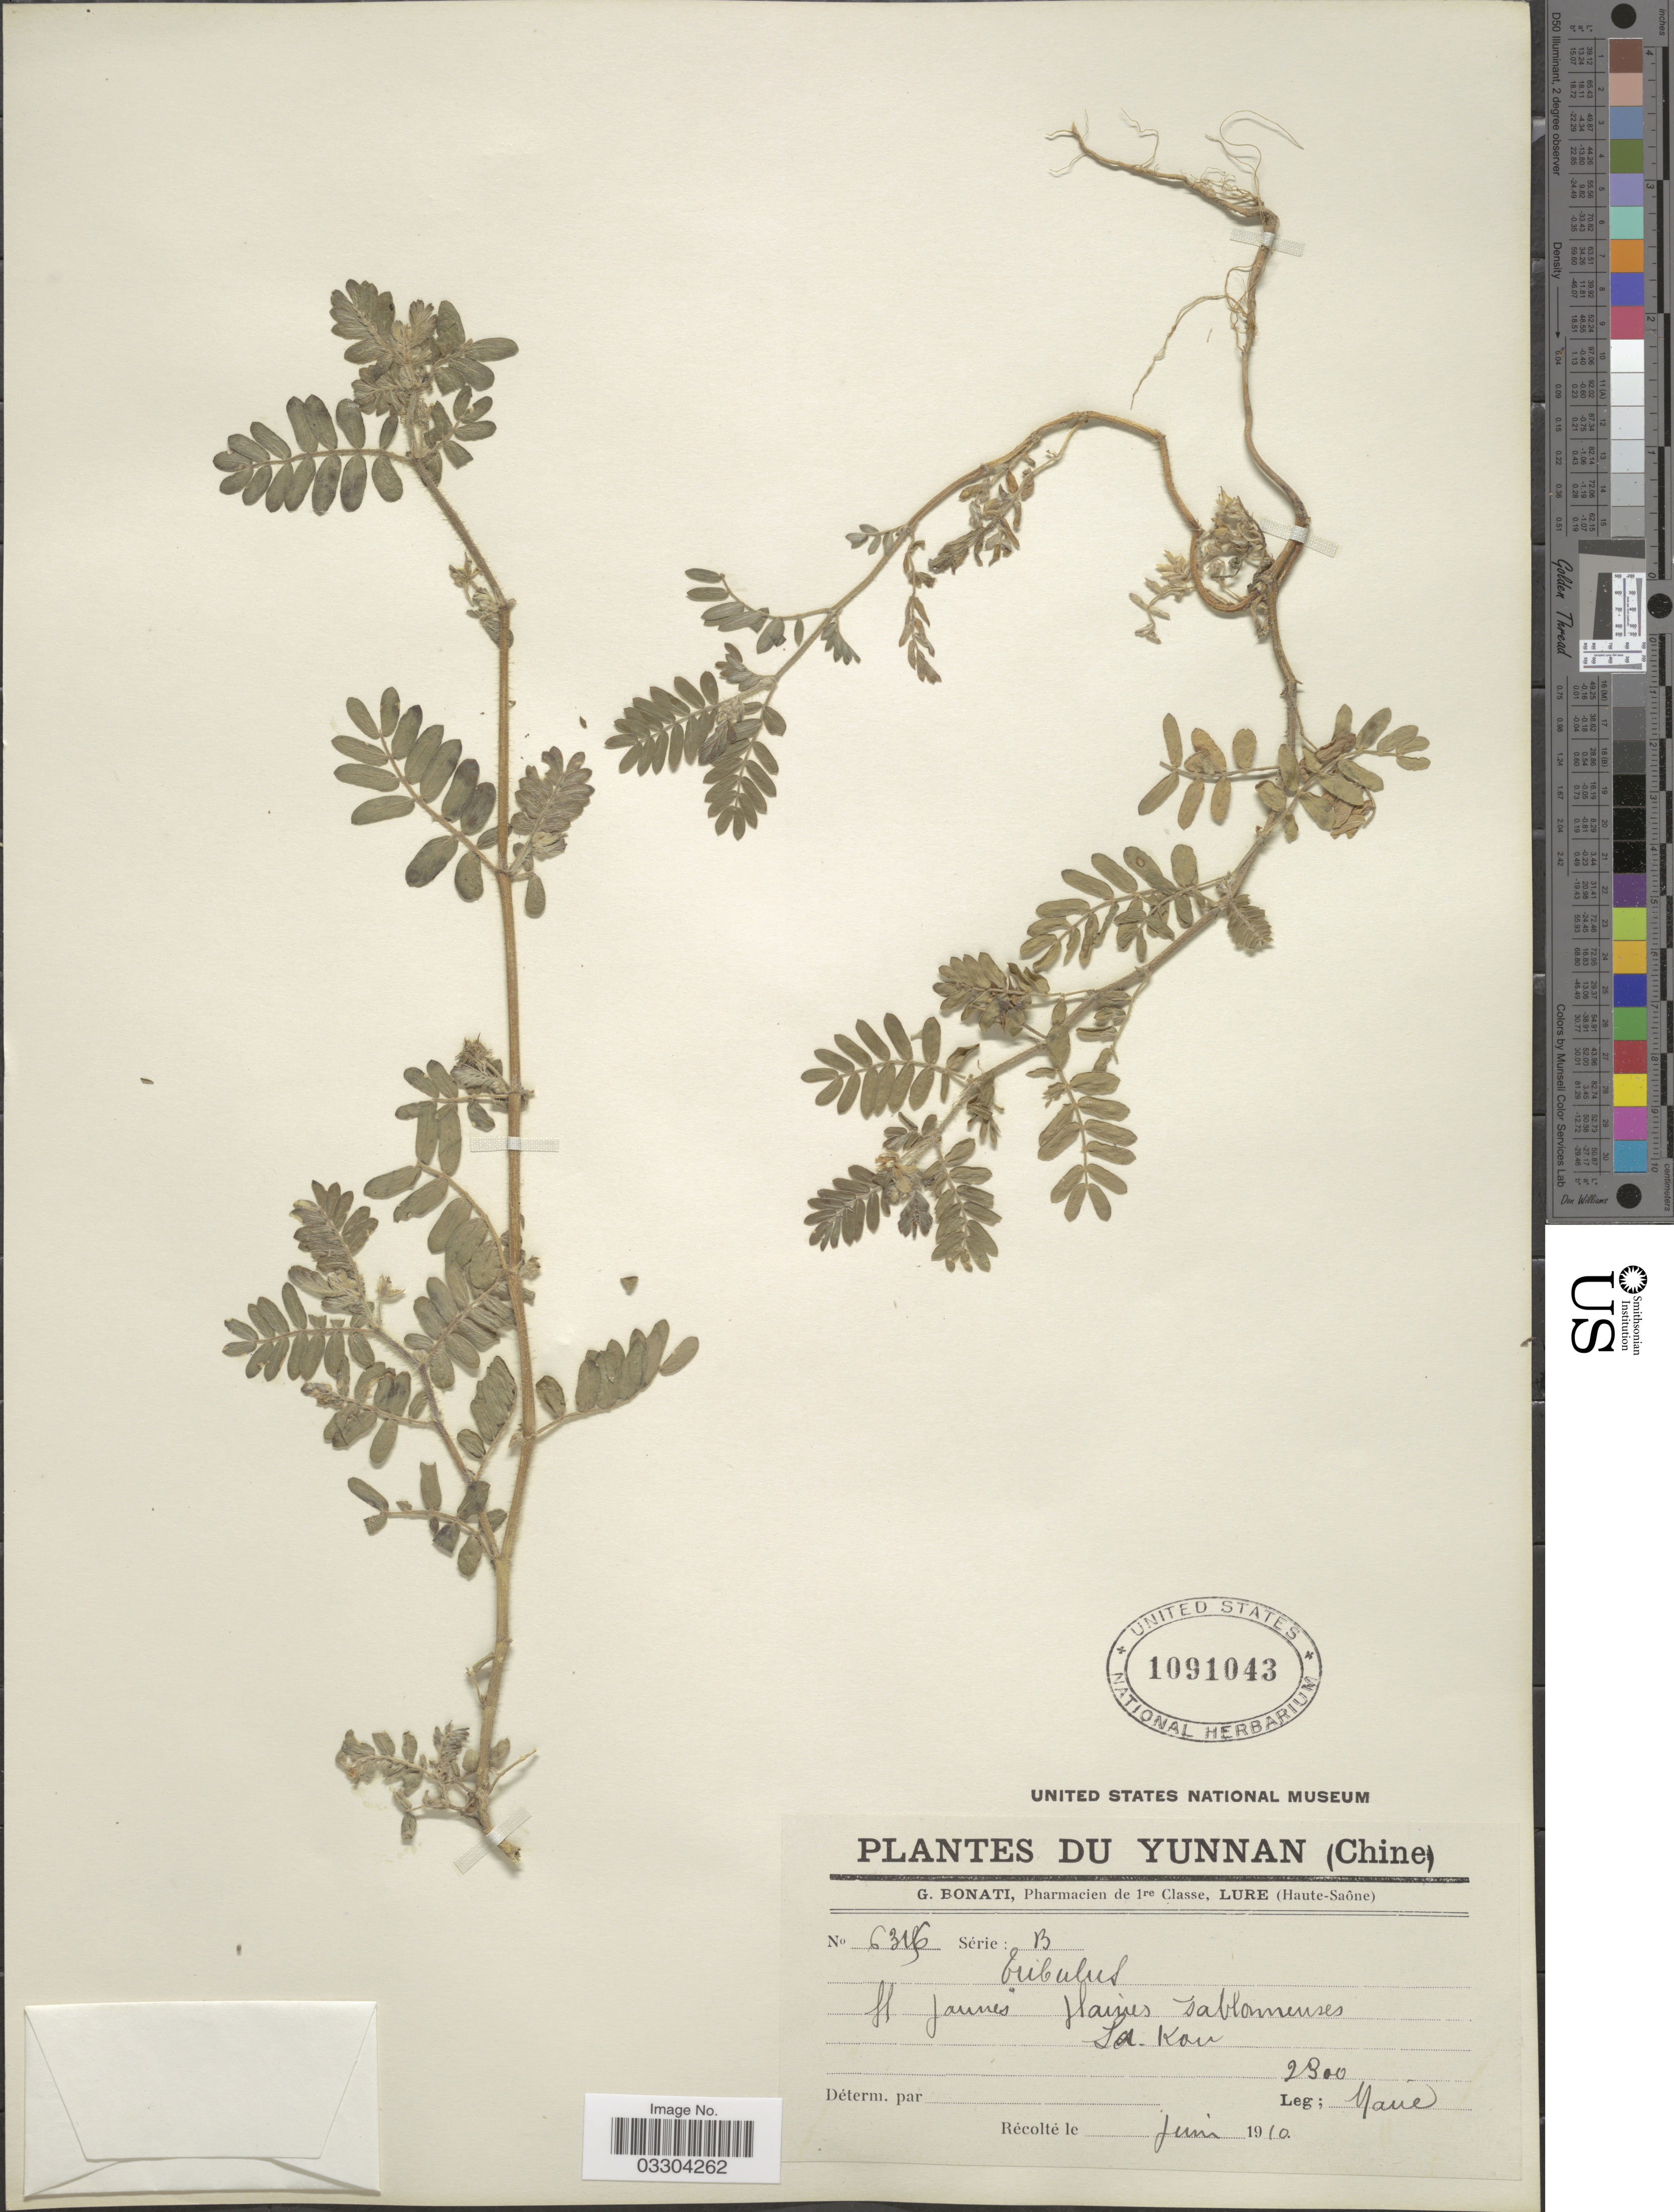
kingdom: Plantae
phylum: Tracheophyta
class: Magnoliopsida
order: Zygophyllales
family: Zygophyllaceae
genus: Tribulus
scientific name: Tribulus terrestris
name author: L.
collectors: Maire, --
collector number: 6316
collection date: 1910-06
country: China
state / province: Yunnan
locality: La Kou. [interpreted]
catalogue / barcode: US 1091043